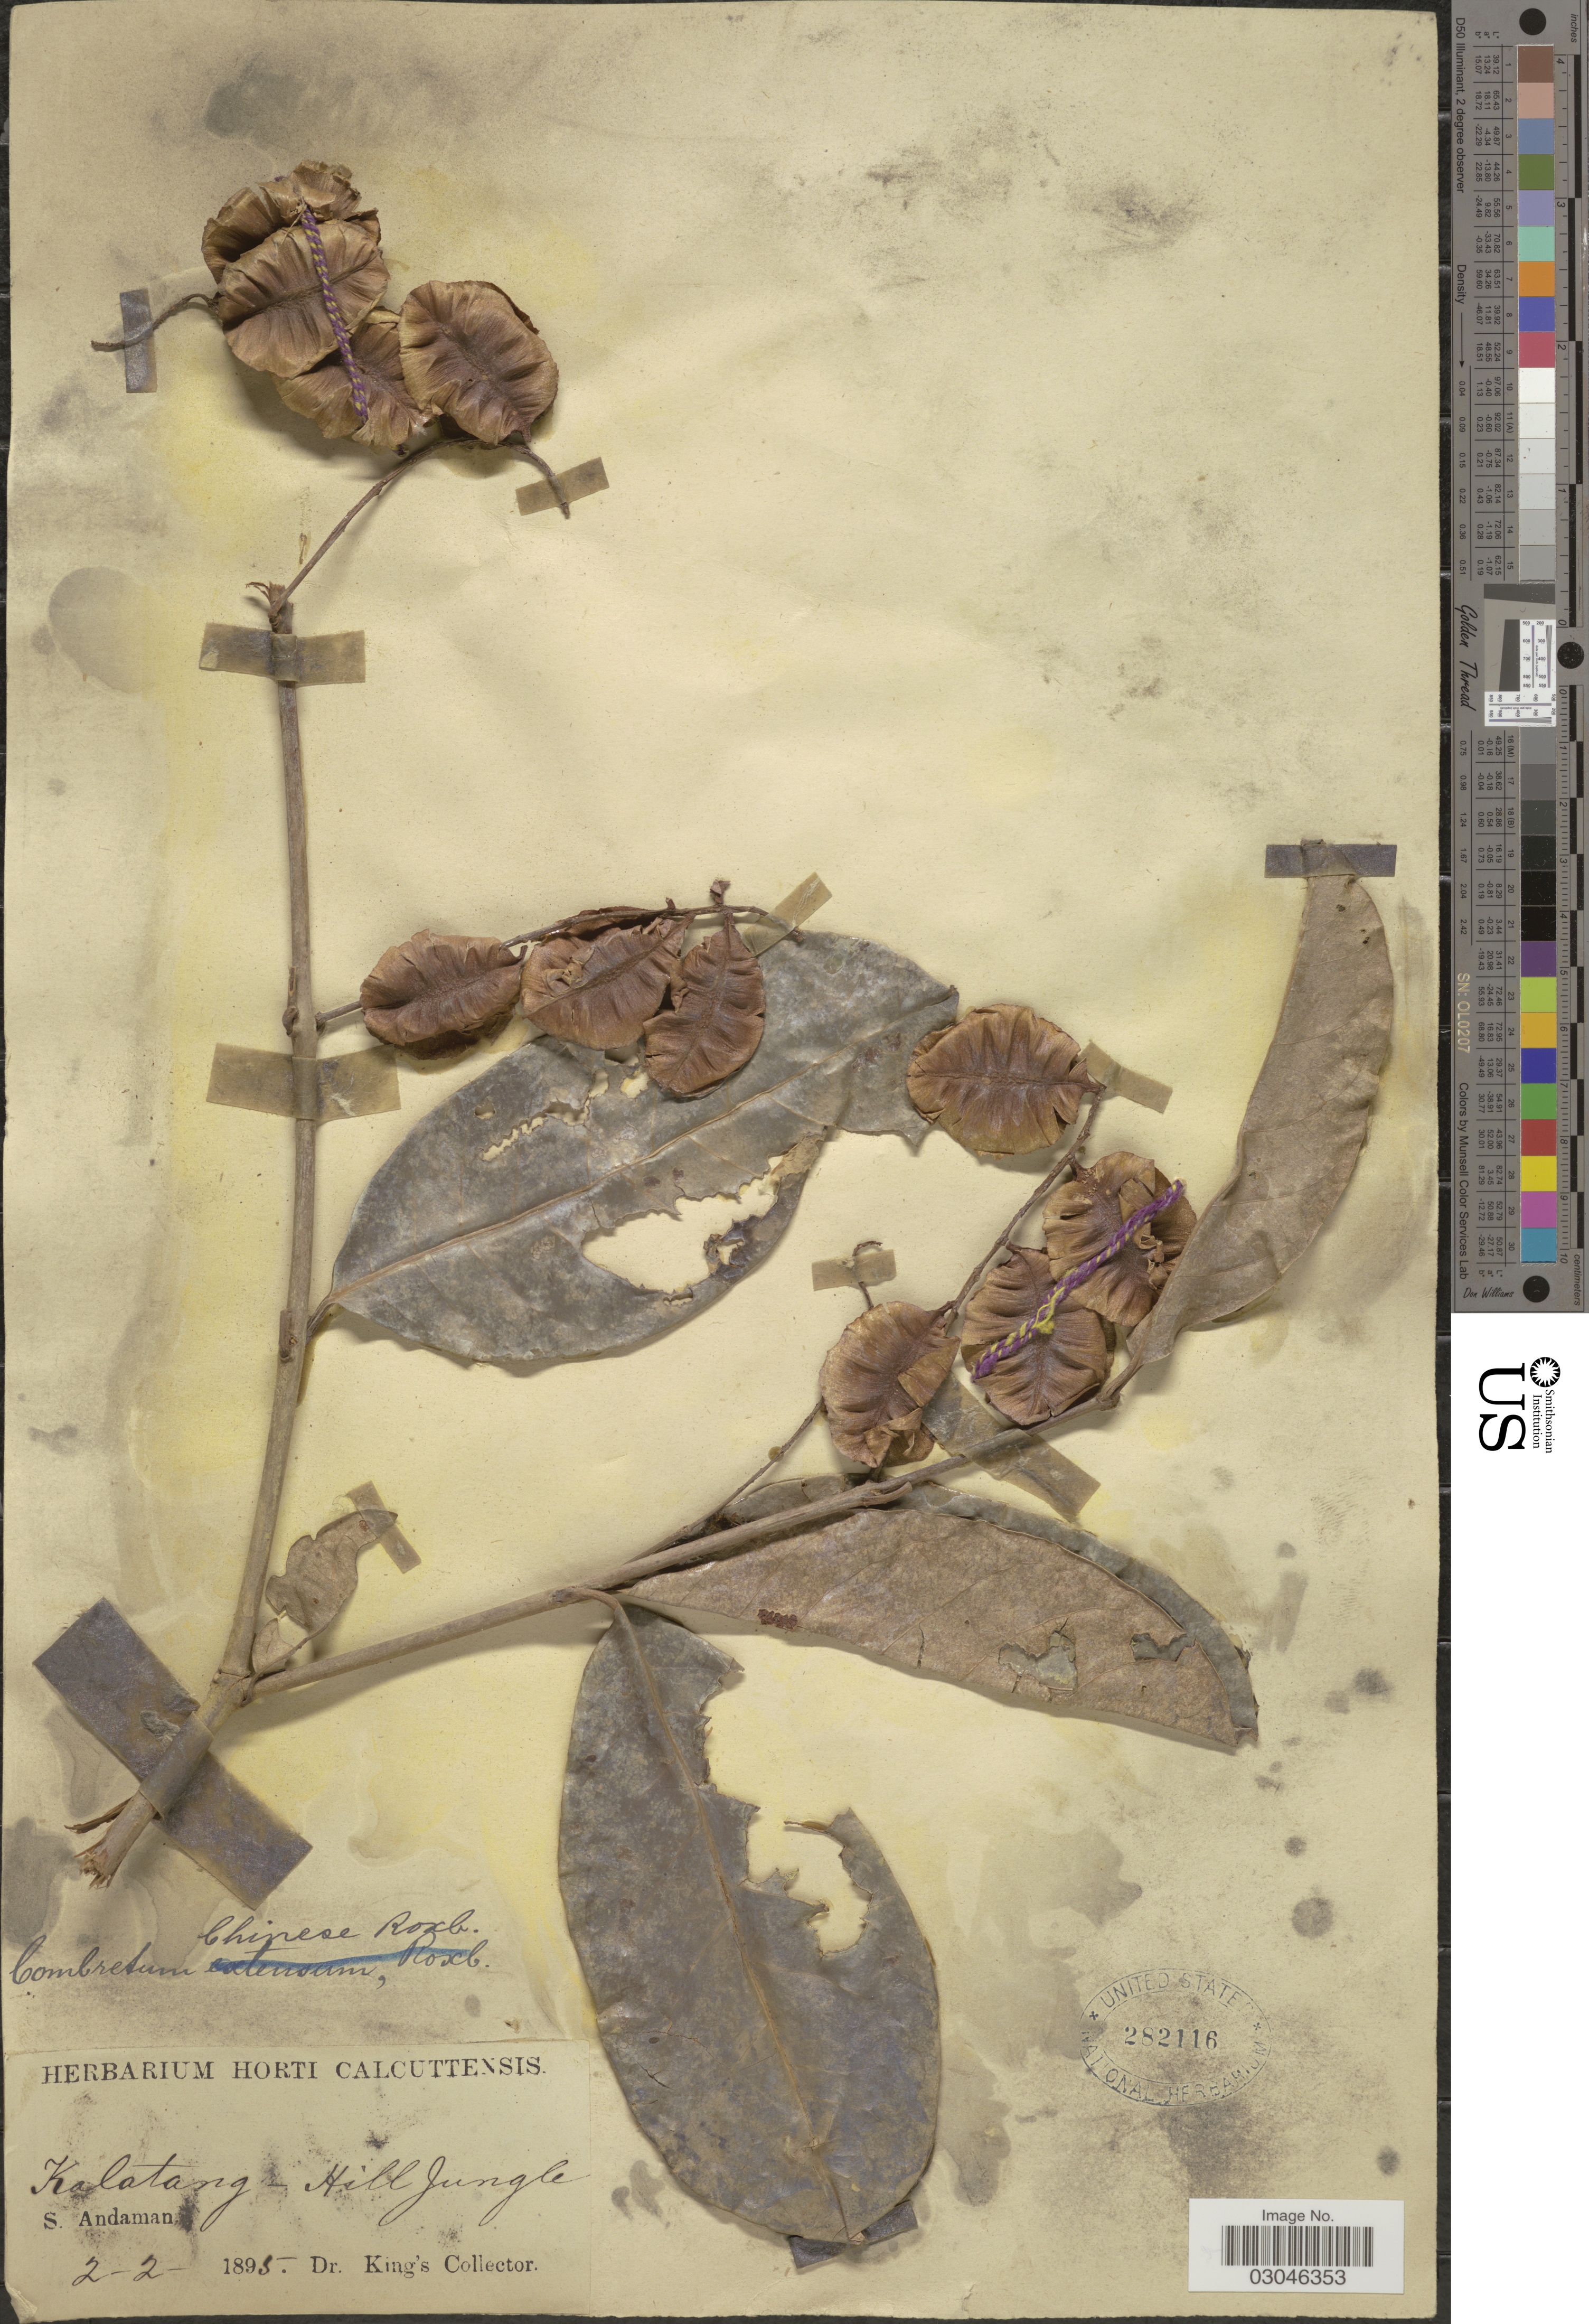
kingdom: Plantae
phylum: Tracheophyta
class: Magnoliopsida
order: Myrtales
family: Combretaceae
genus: Combretum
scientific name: Combretum chinense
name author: G. Don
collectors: Dr. King's collector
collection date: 1895-02-02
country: India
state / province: Andaman and Nicobar Islands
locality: Kalatang Hill Jungle. S. Andaman.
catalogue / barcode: US 282116